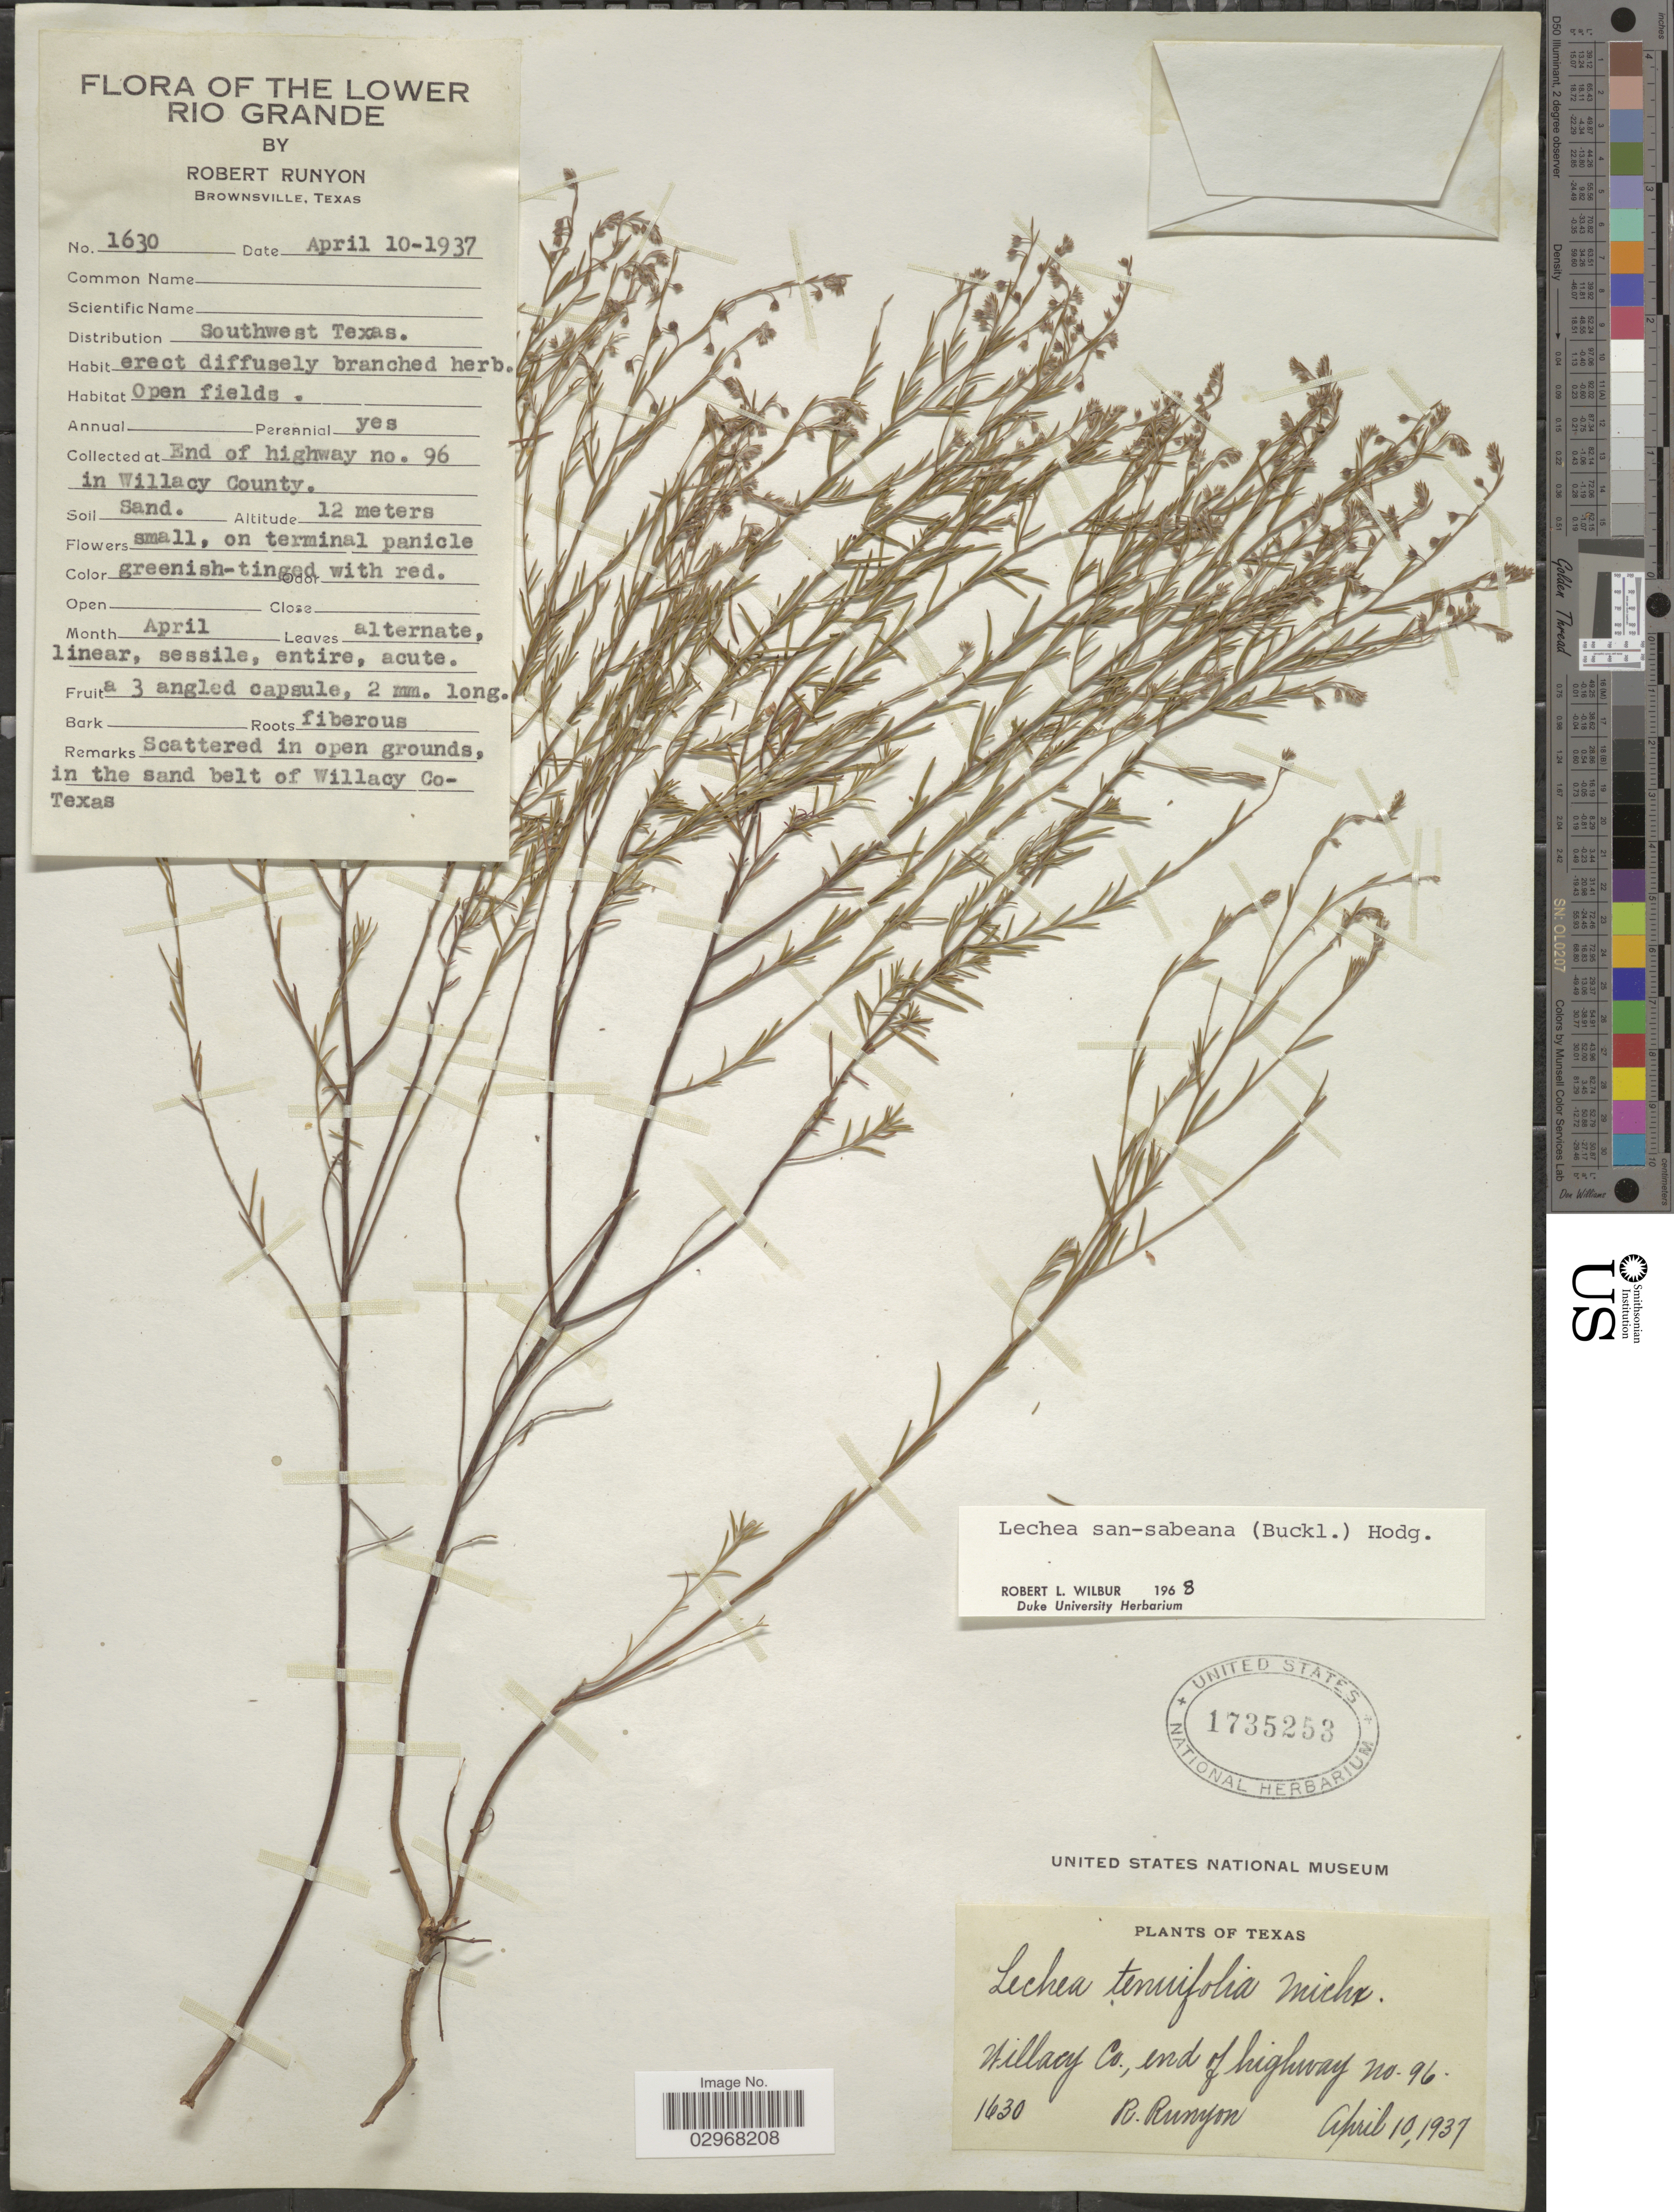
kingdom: Plantae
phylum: Tracheophyta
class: Magnoliopsida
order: Malvales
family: Cistaceae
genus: Lechea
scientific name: Lechea san-sabeana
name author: (Buckley) Hodgdon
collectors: R. Runyon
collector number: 1630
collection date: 1937-04-10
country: United States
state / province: Texas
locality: The Lower Rio Grande. End of highway no.96 in Willacy County.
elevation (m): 12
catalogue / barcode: US 1735253